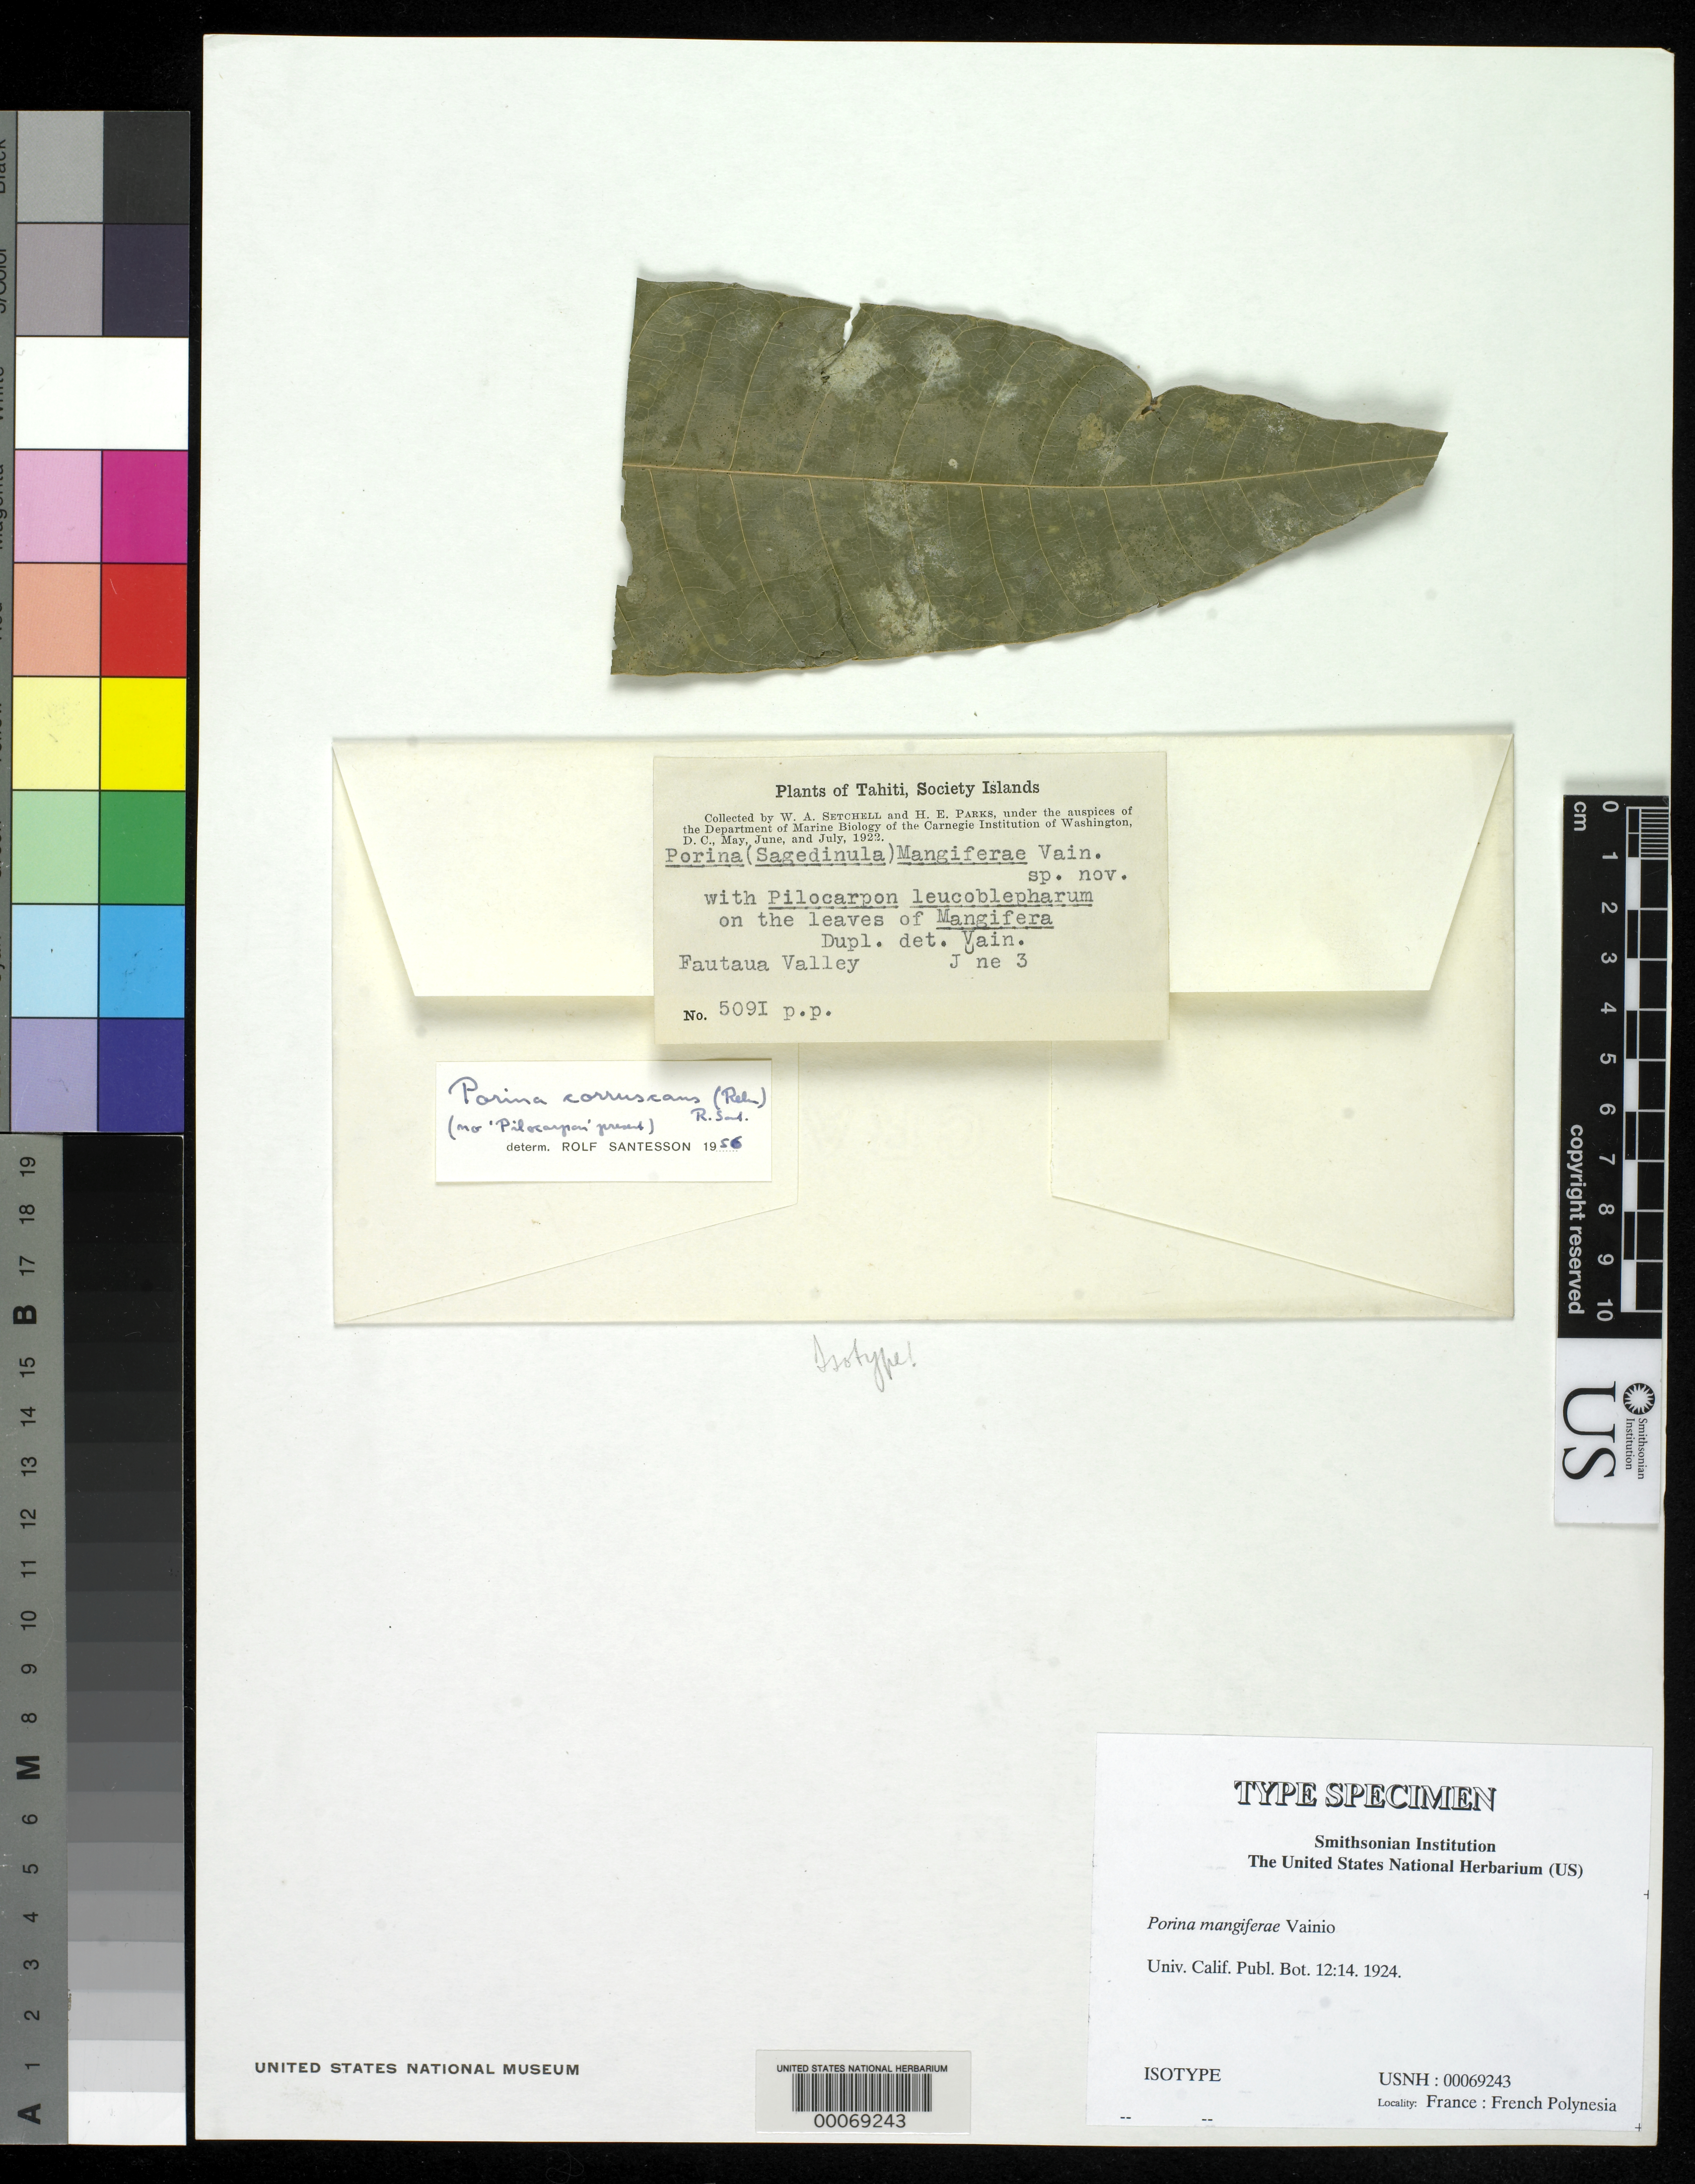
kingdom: Fungi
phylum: Ascomycota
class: Lecanoromycetes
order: Ostropales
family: Porinaceae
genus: Porina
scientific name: Porina mangiferae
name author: Vain.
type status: Isotype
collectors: W. Setchell & H. E. Parks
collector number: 5091 p.p.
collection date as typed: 03 Jun 1922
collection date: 1922-06-03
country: French Polynesia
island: Tahiti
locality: Fautaua Valley.